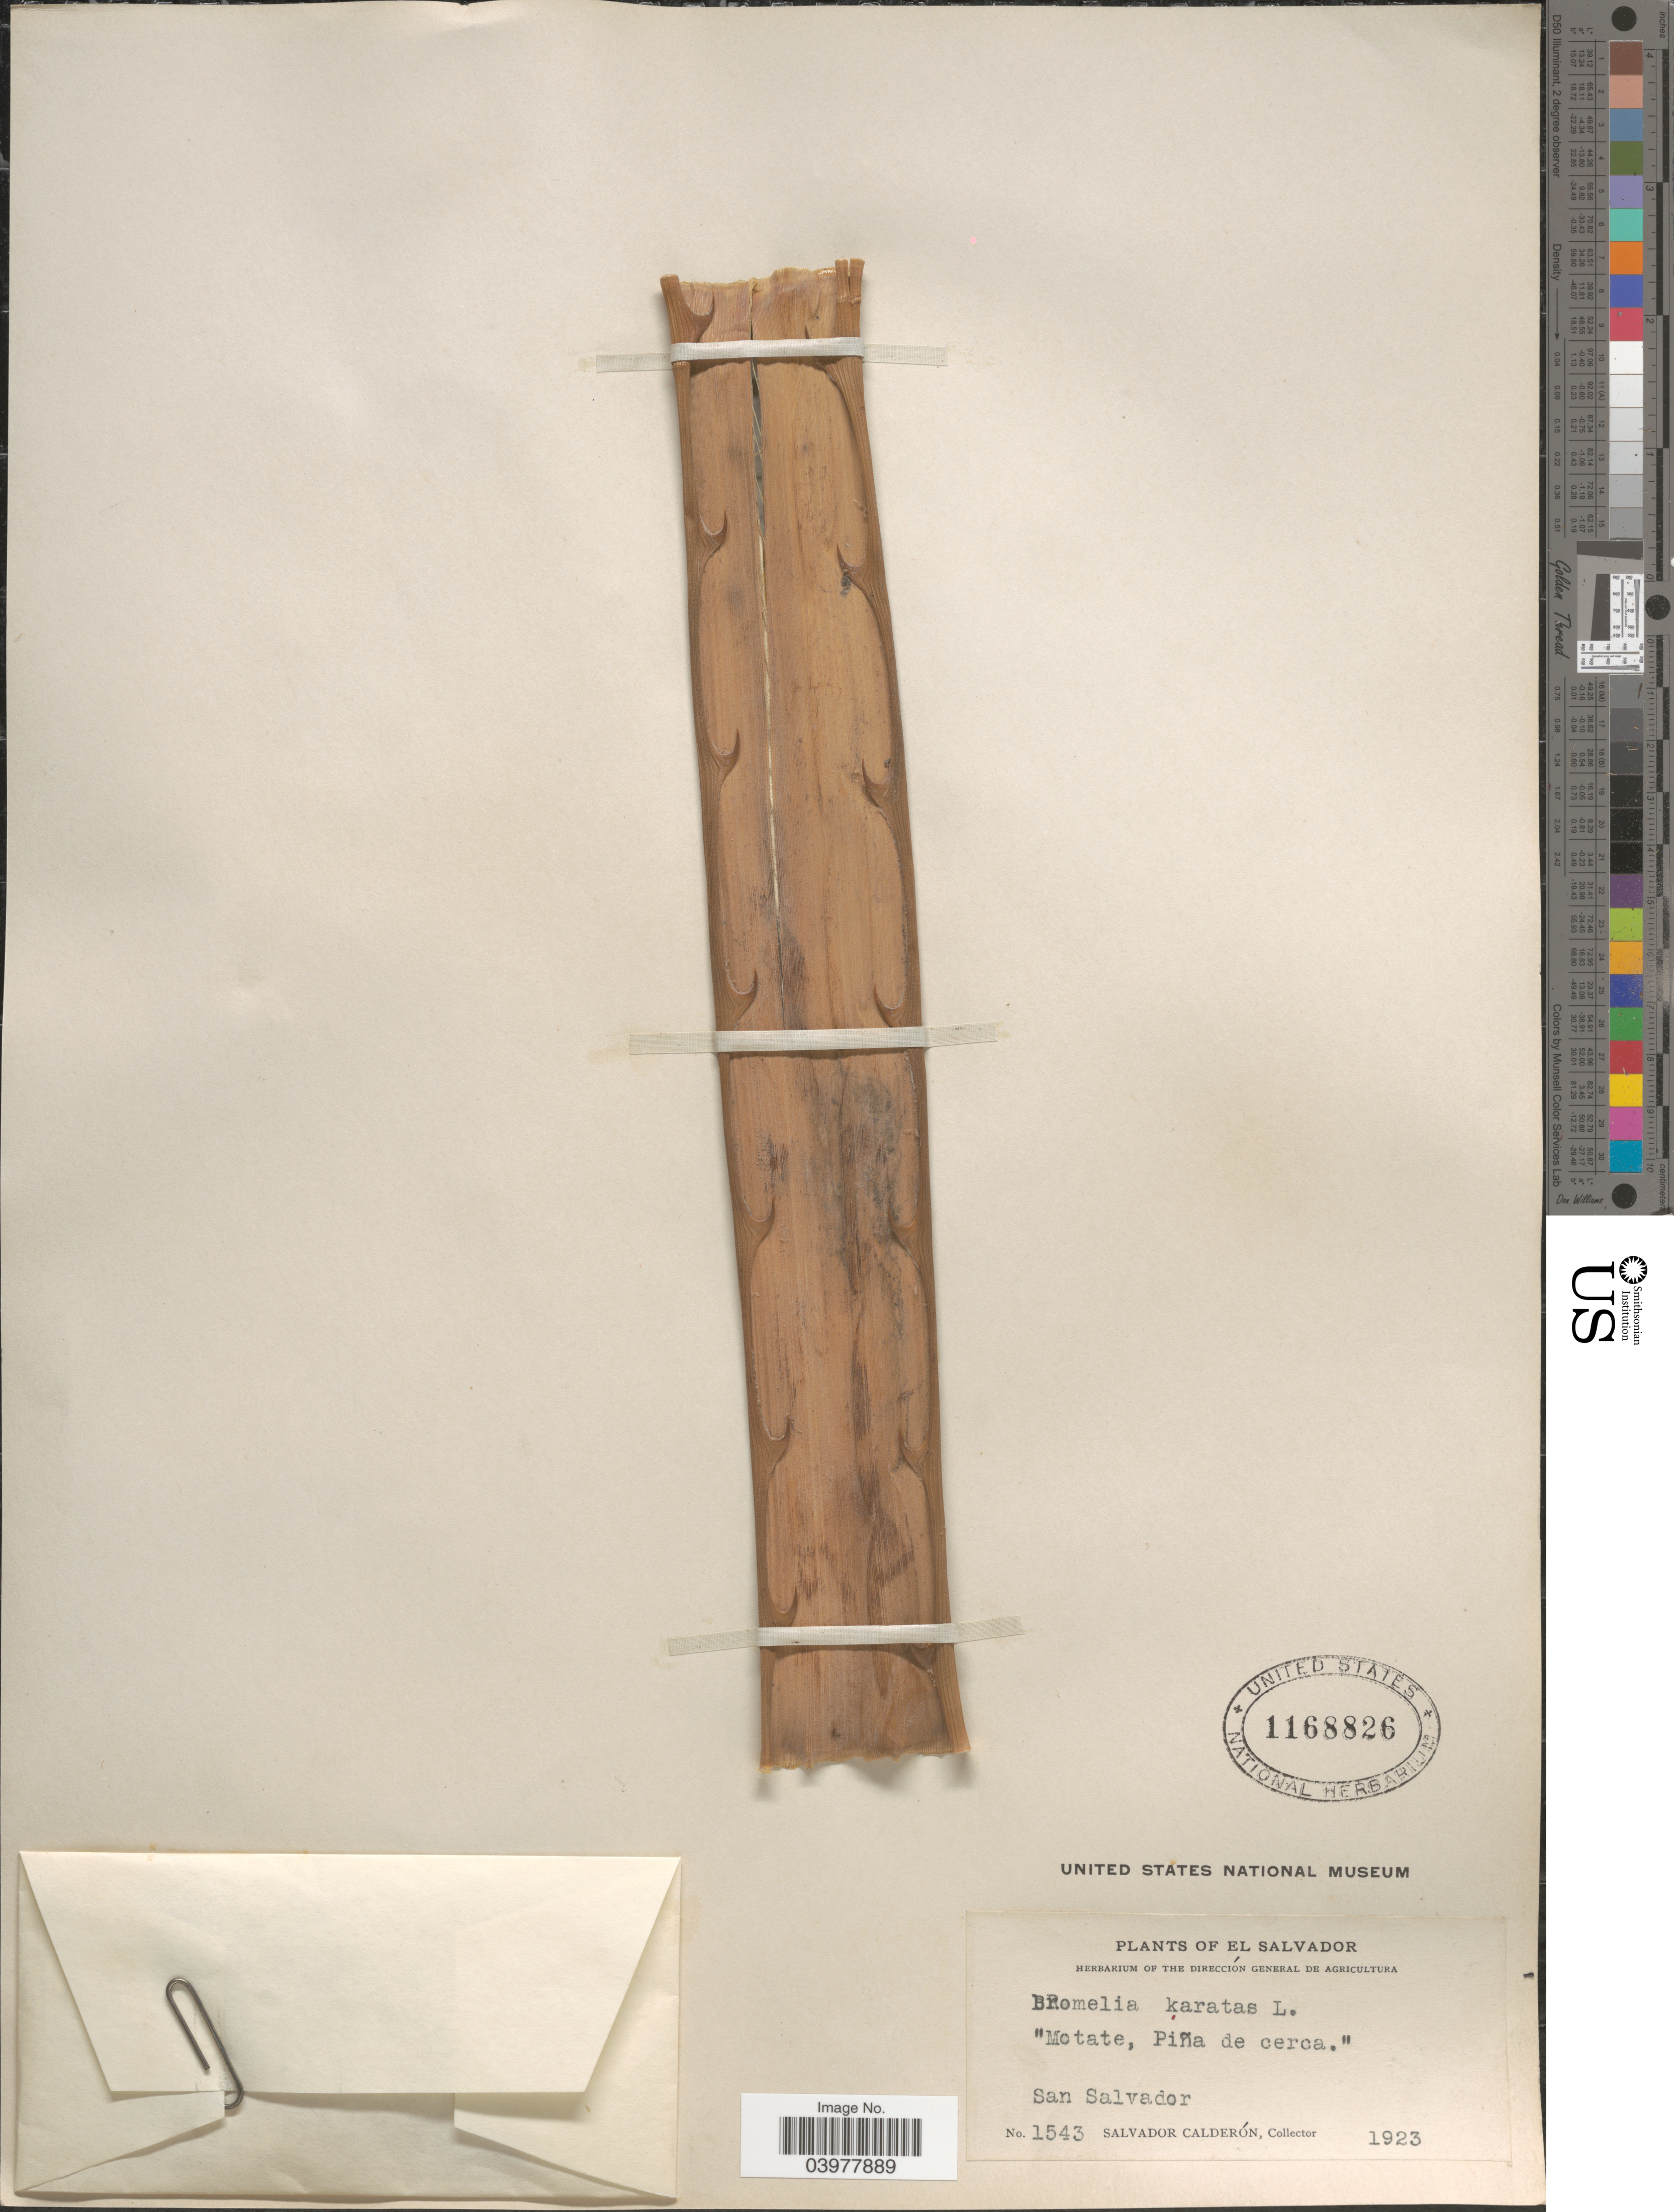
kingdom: Plantae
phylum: Tracheophyta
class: Liliopsida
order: Poales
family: Bromeliaceae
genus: Bromelia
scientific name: Bromelia karatas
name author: L.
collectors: S. Calderón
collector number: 1543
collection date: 1923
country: El Salvador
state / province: San Salvador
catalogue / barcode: US 1168826